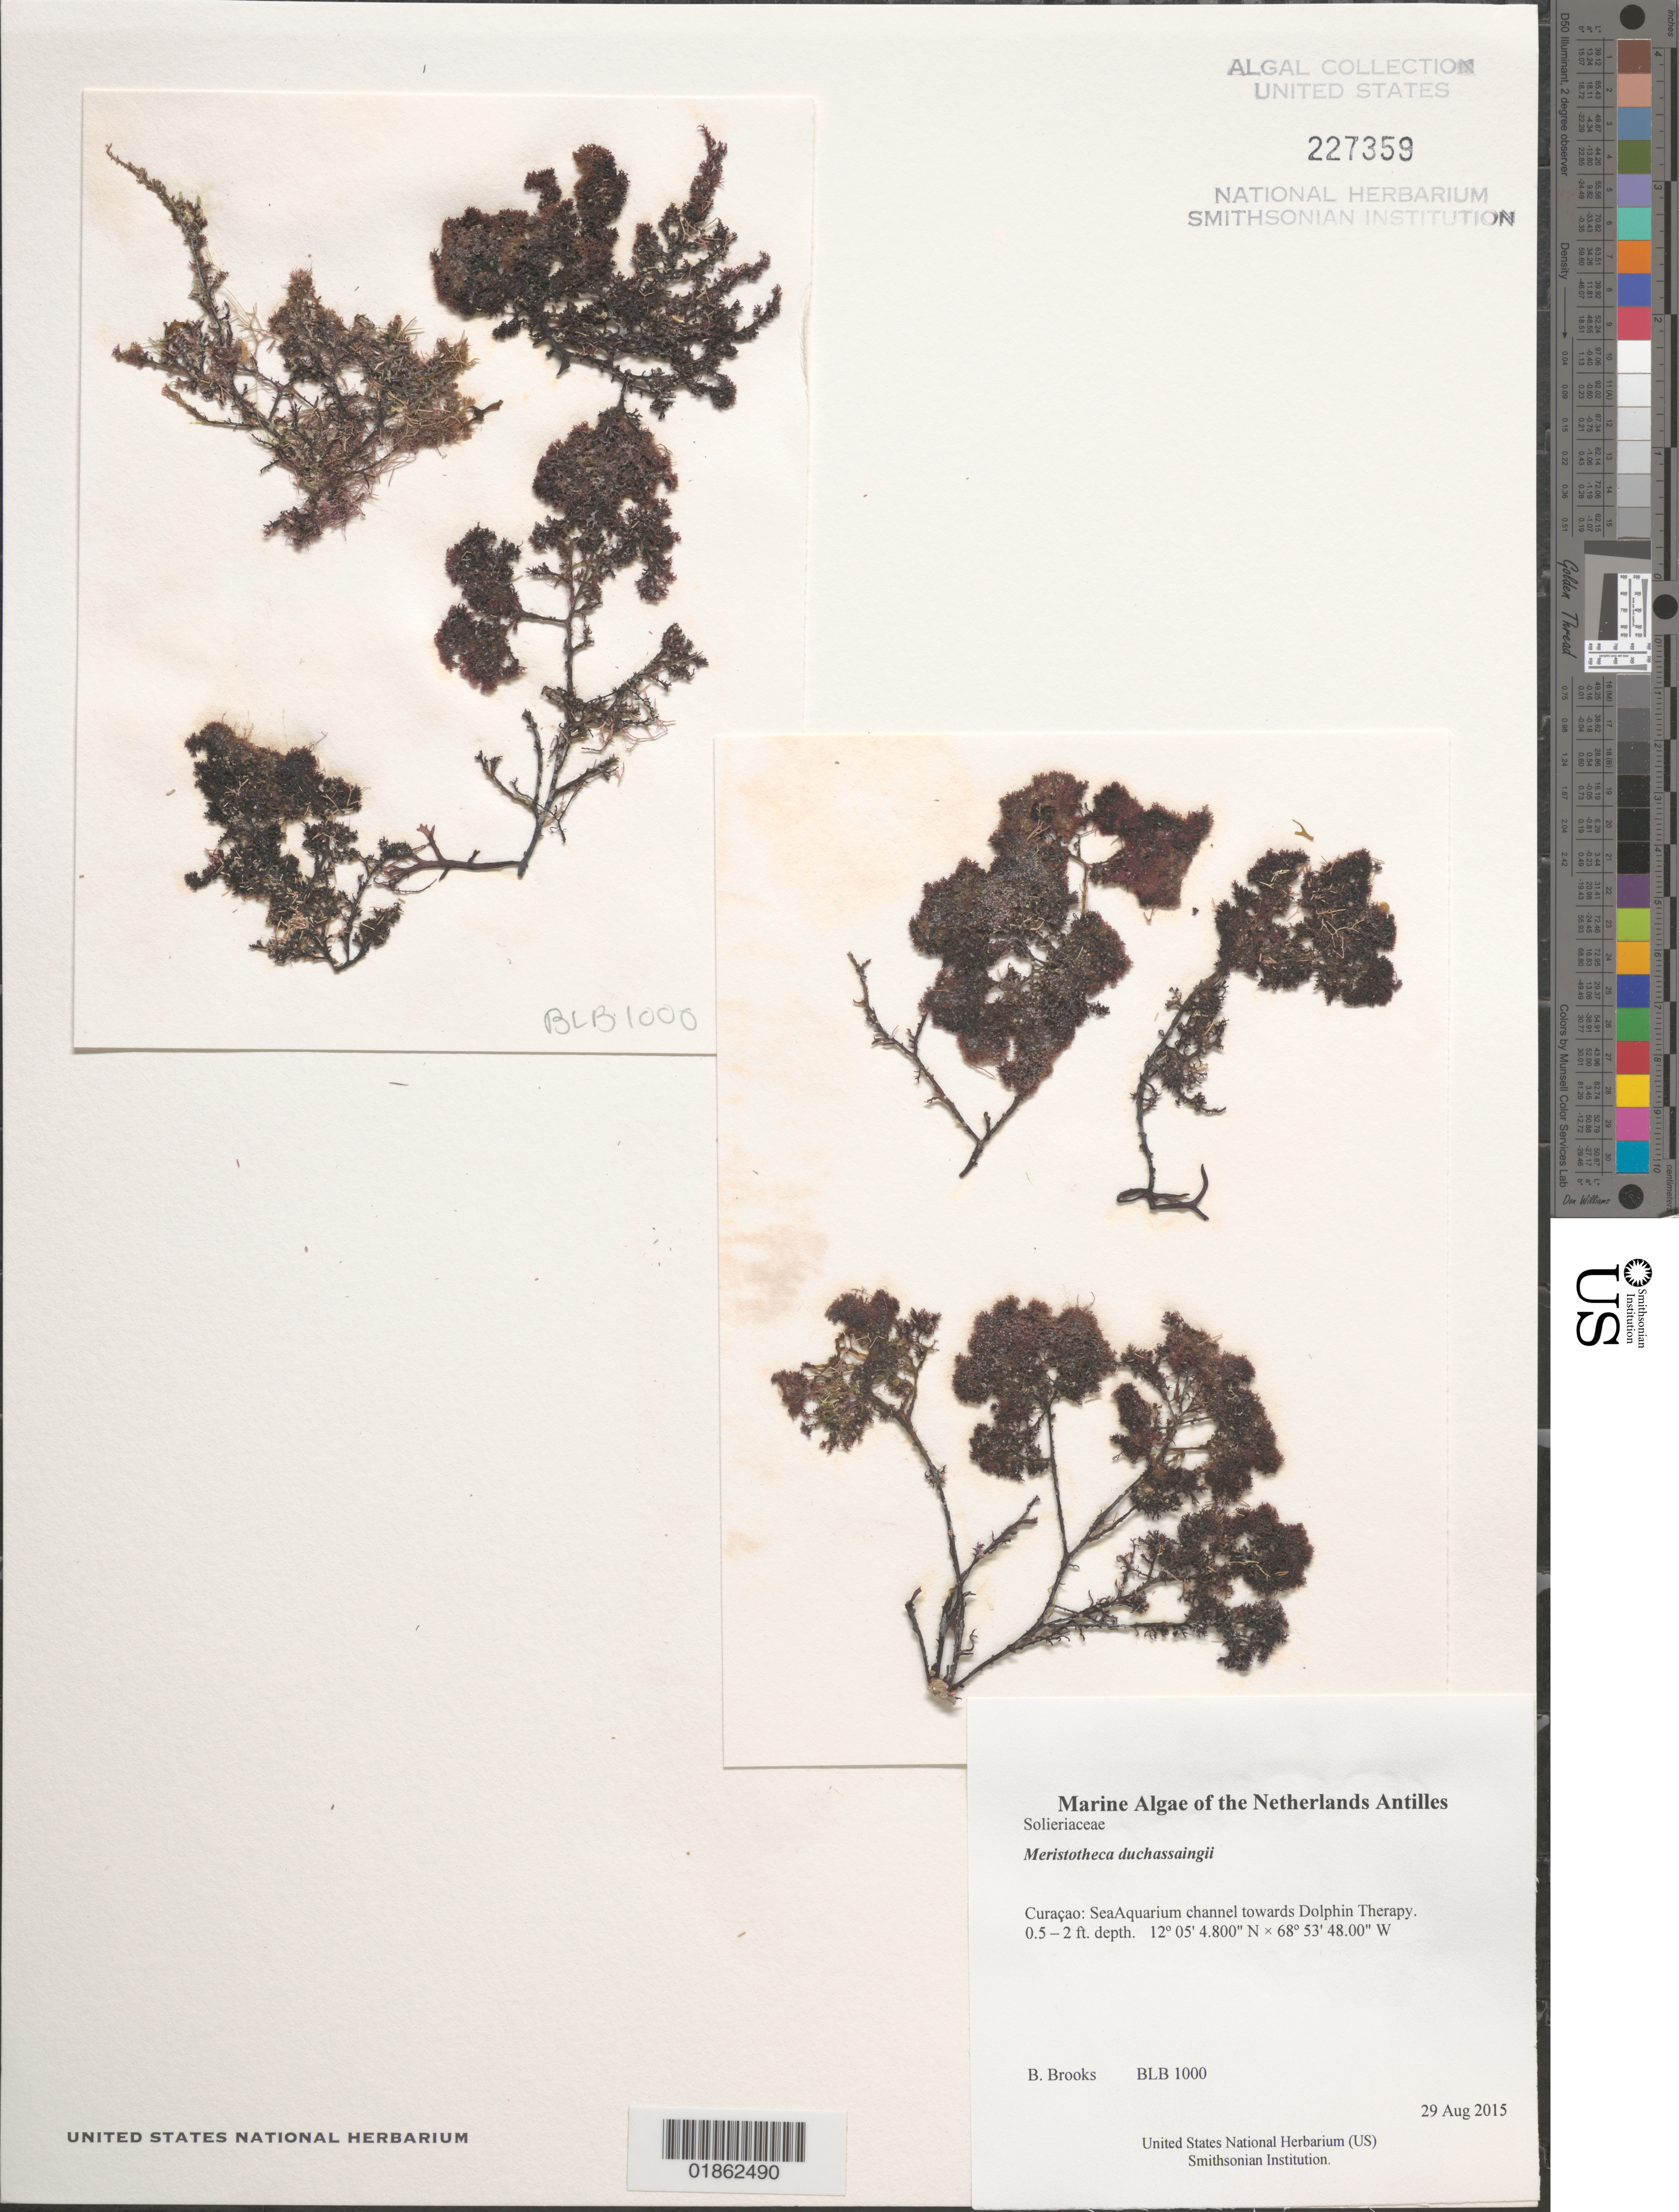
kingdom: Plantae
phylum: Rhodophyta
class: Florideophyceae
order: Halymeniales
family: Halymeniaceae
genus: Halymenia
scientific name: Halymenia duchassaignii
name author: (J. Agardh) Kylin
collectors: B. Brooks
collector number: BLB 1000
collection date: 2015-08-29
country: Curaçao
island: Curaçao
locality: SeaAquarium channel towards Dolphin Therapy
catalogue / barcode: US 227359